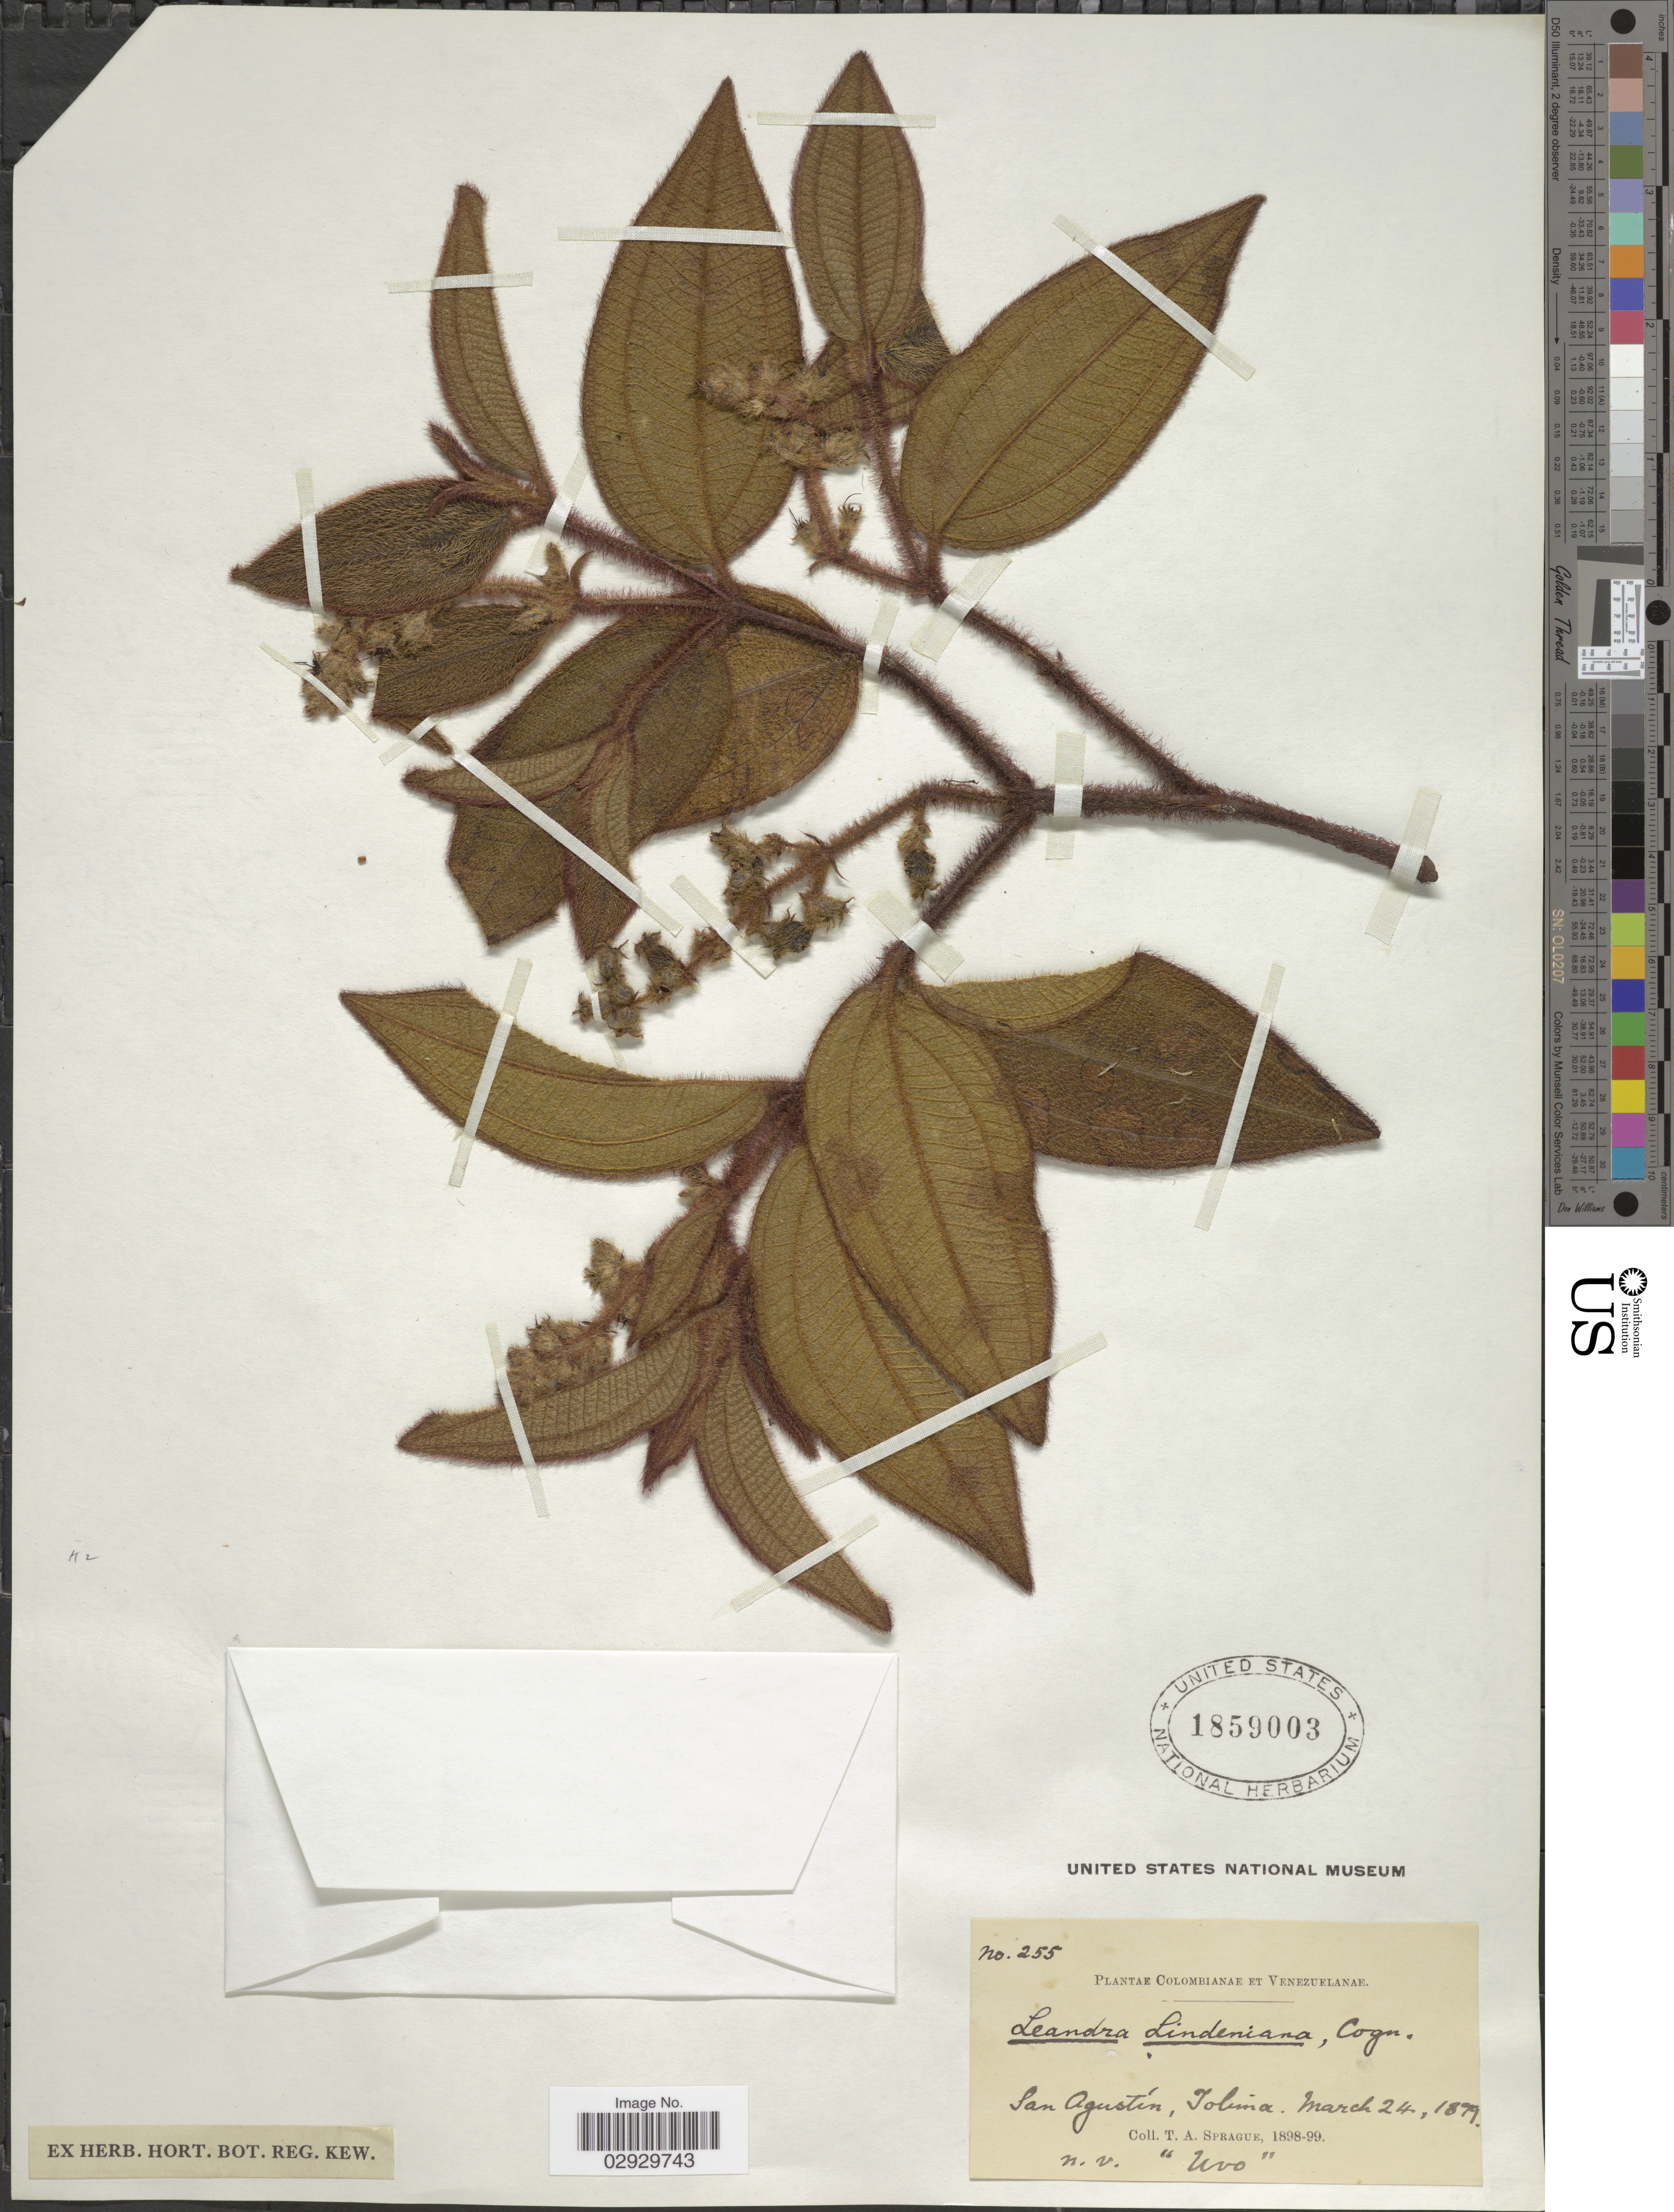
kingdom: Plantae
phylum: Tracheophyta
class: Magnoliopsida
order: Myrtales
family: Melastomataceae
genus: Leandra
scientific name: Leandra lindeniana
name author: (Naudin) Cogn.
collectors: T. A. Sprague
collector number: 255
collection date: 1898/1899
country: Colombia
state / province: Tolima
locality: San Augustín.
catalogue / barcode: US 1859003